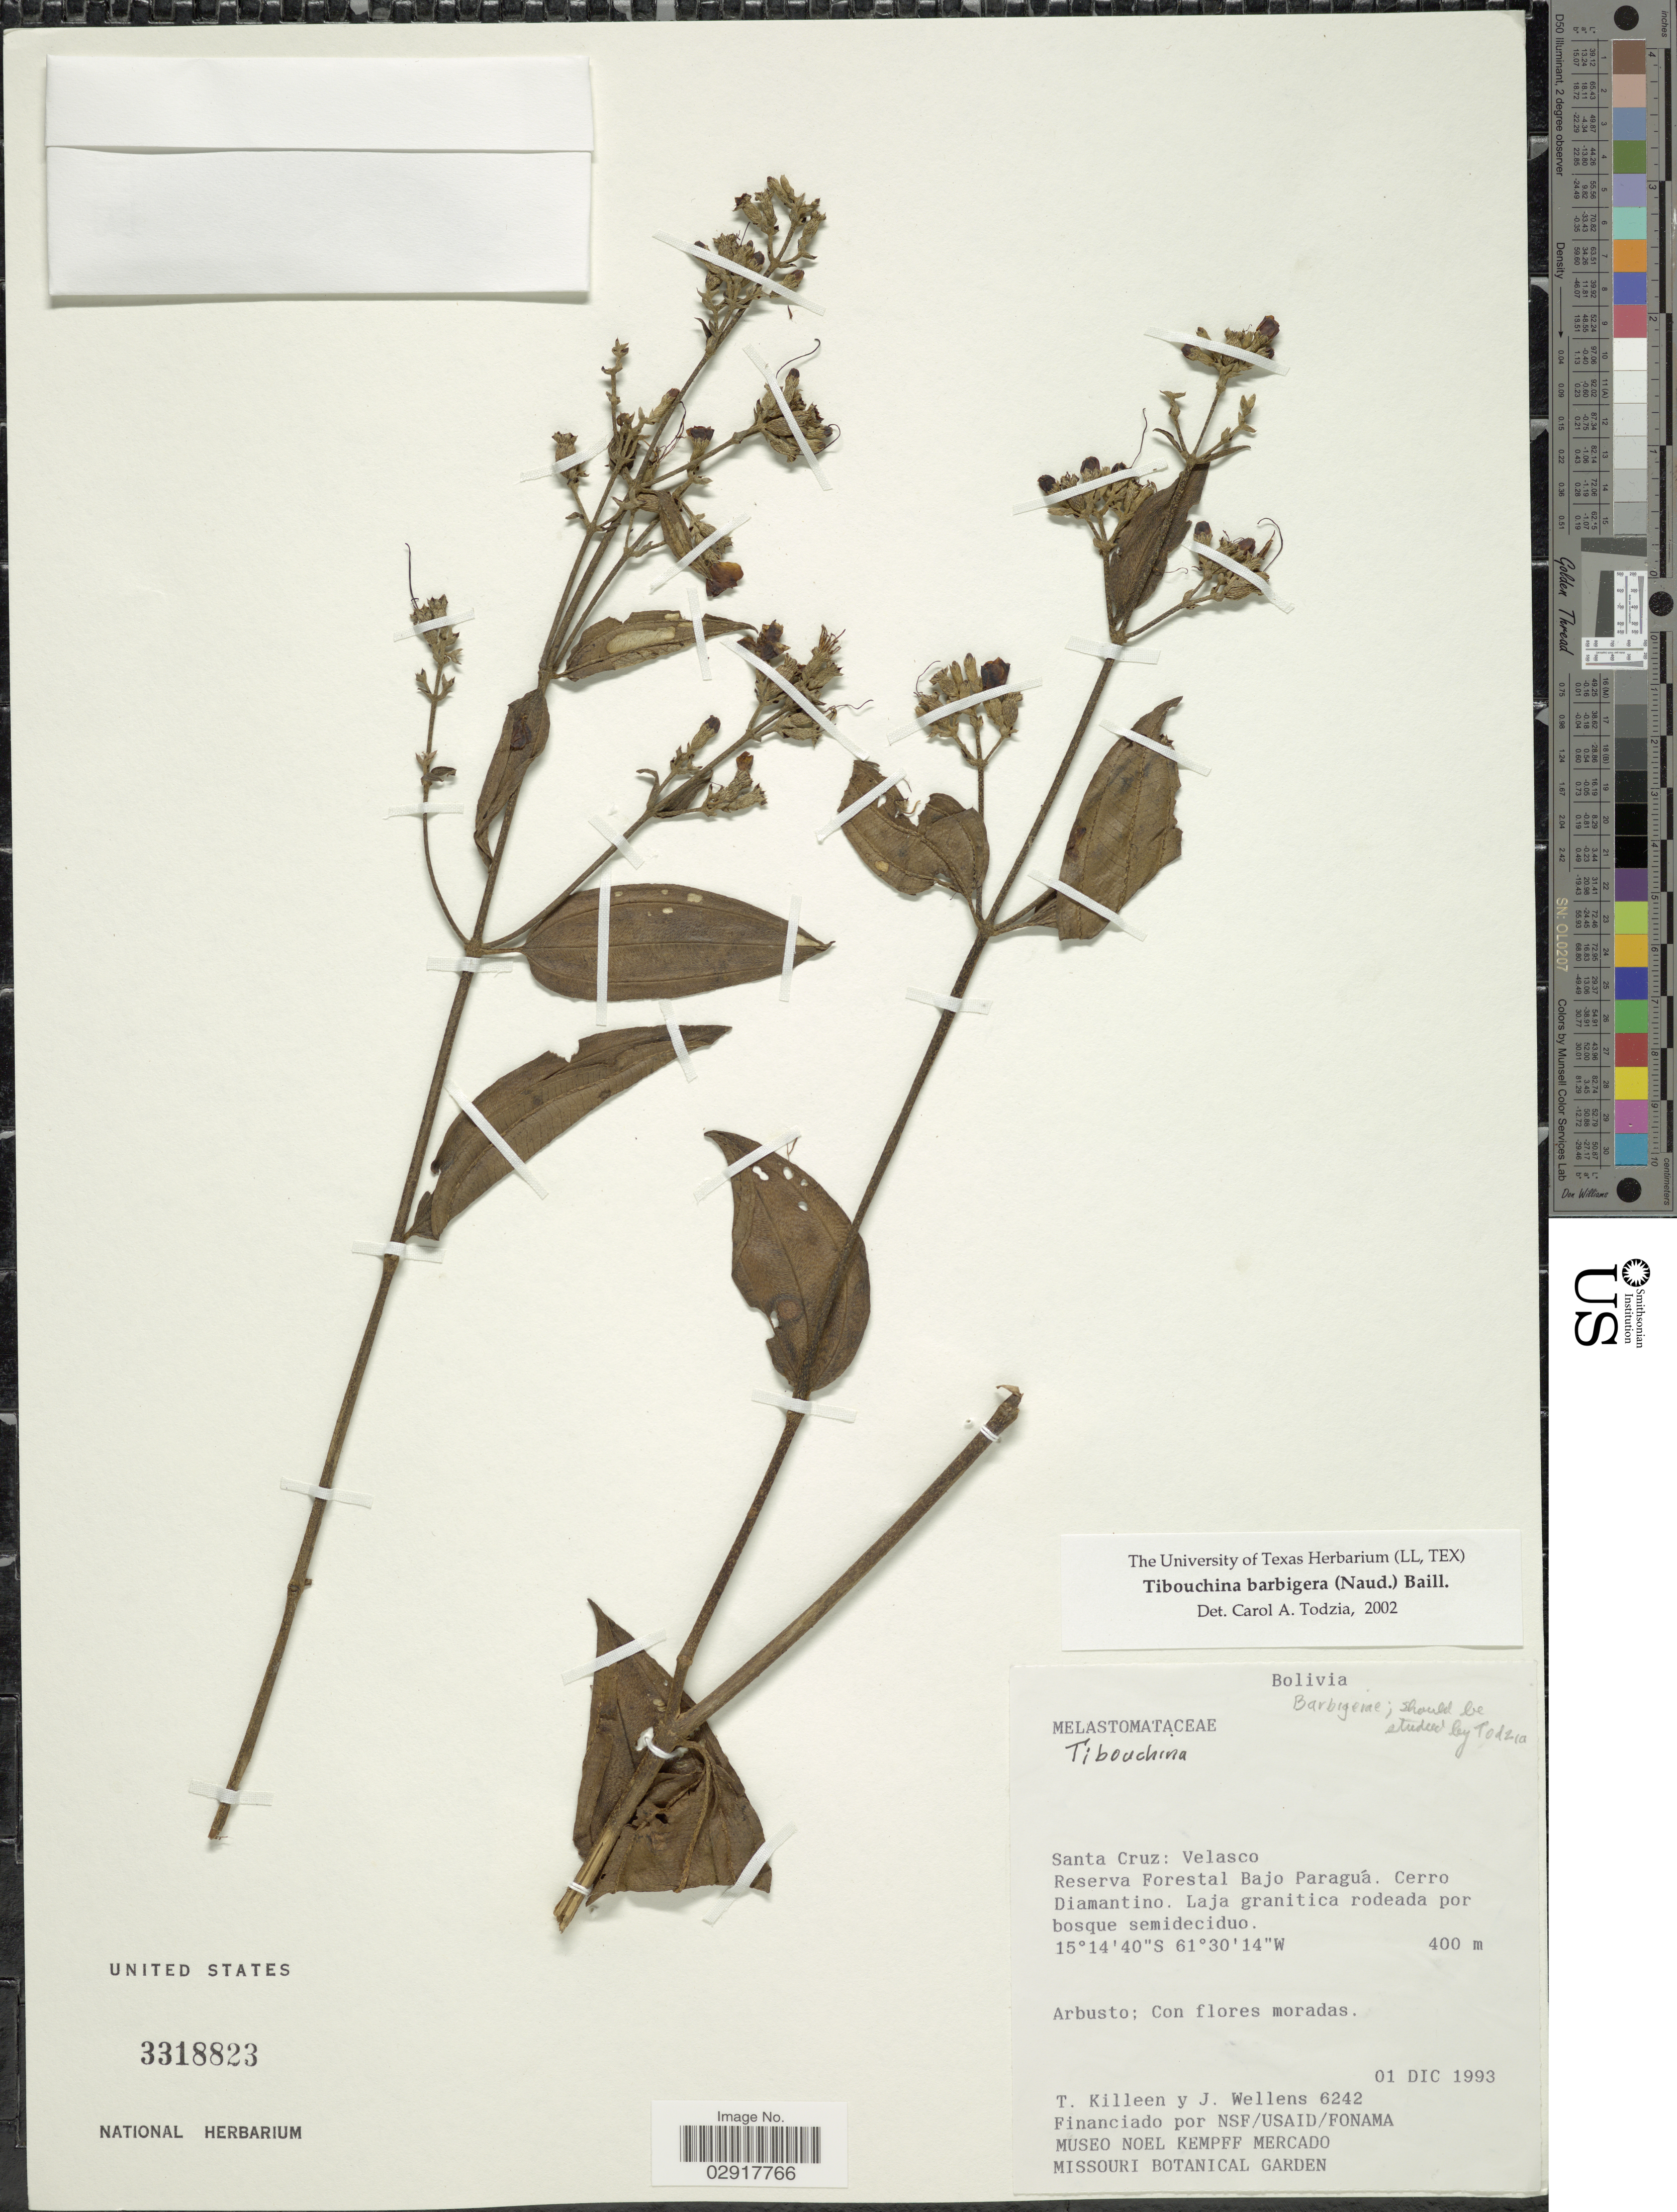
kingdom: Plantae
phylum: Tracheophyta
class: Magnoliopsida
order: Myrtales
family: Melastomataceae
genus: Tibouchina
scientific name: Tibouchina barbigera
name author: Baill.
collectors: T. J. Killeen & J. Wellens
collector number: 6242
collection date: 1993-12-01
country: Bolivia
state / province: Santa Cruz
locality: Velasco. Reserva Forestal Bajo Paraguá. Cerro Diamantino.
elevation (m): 400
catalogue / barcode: US 3318823